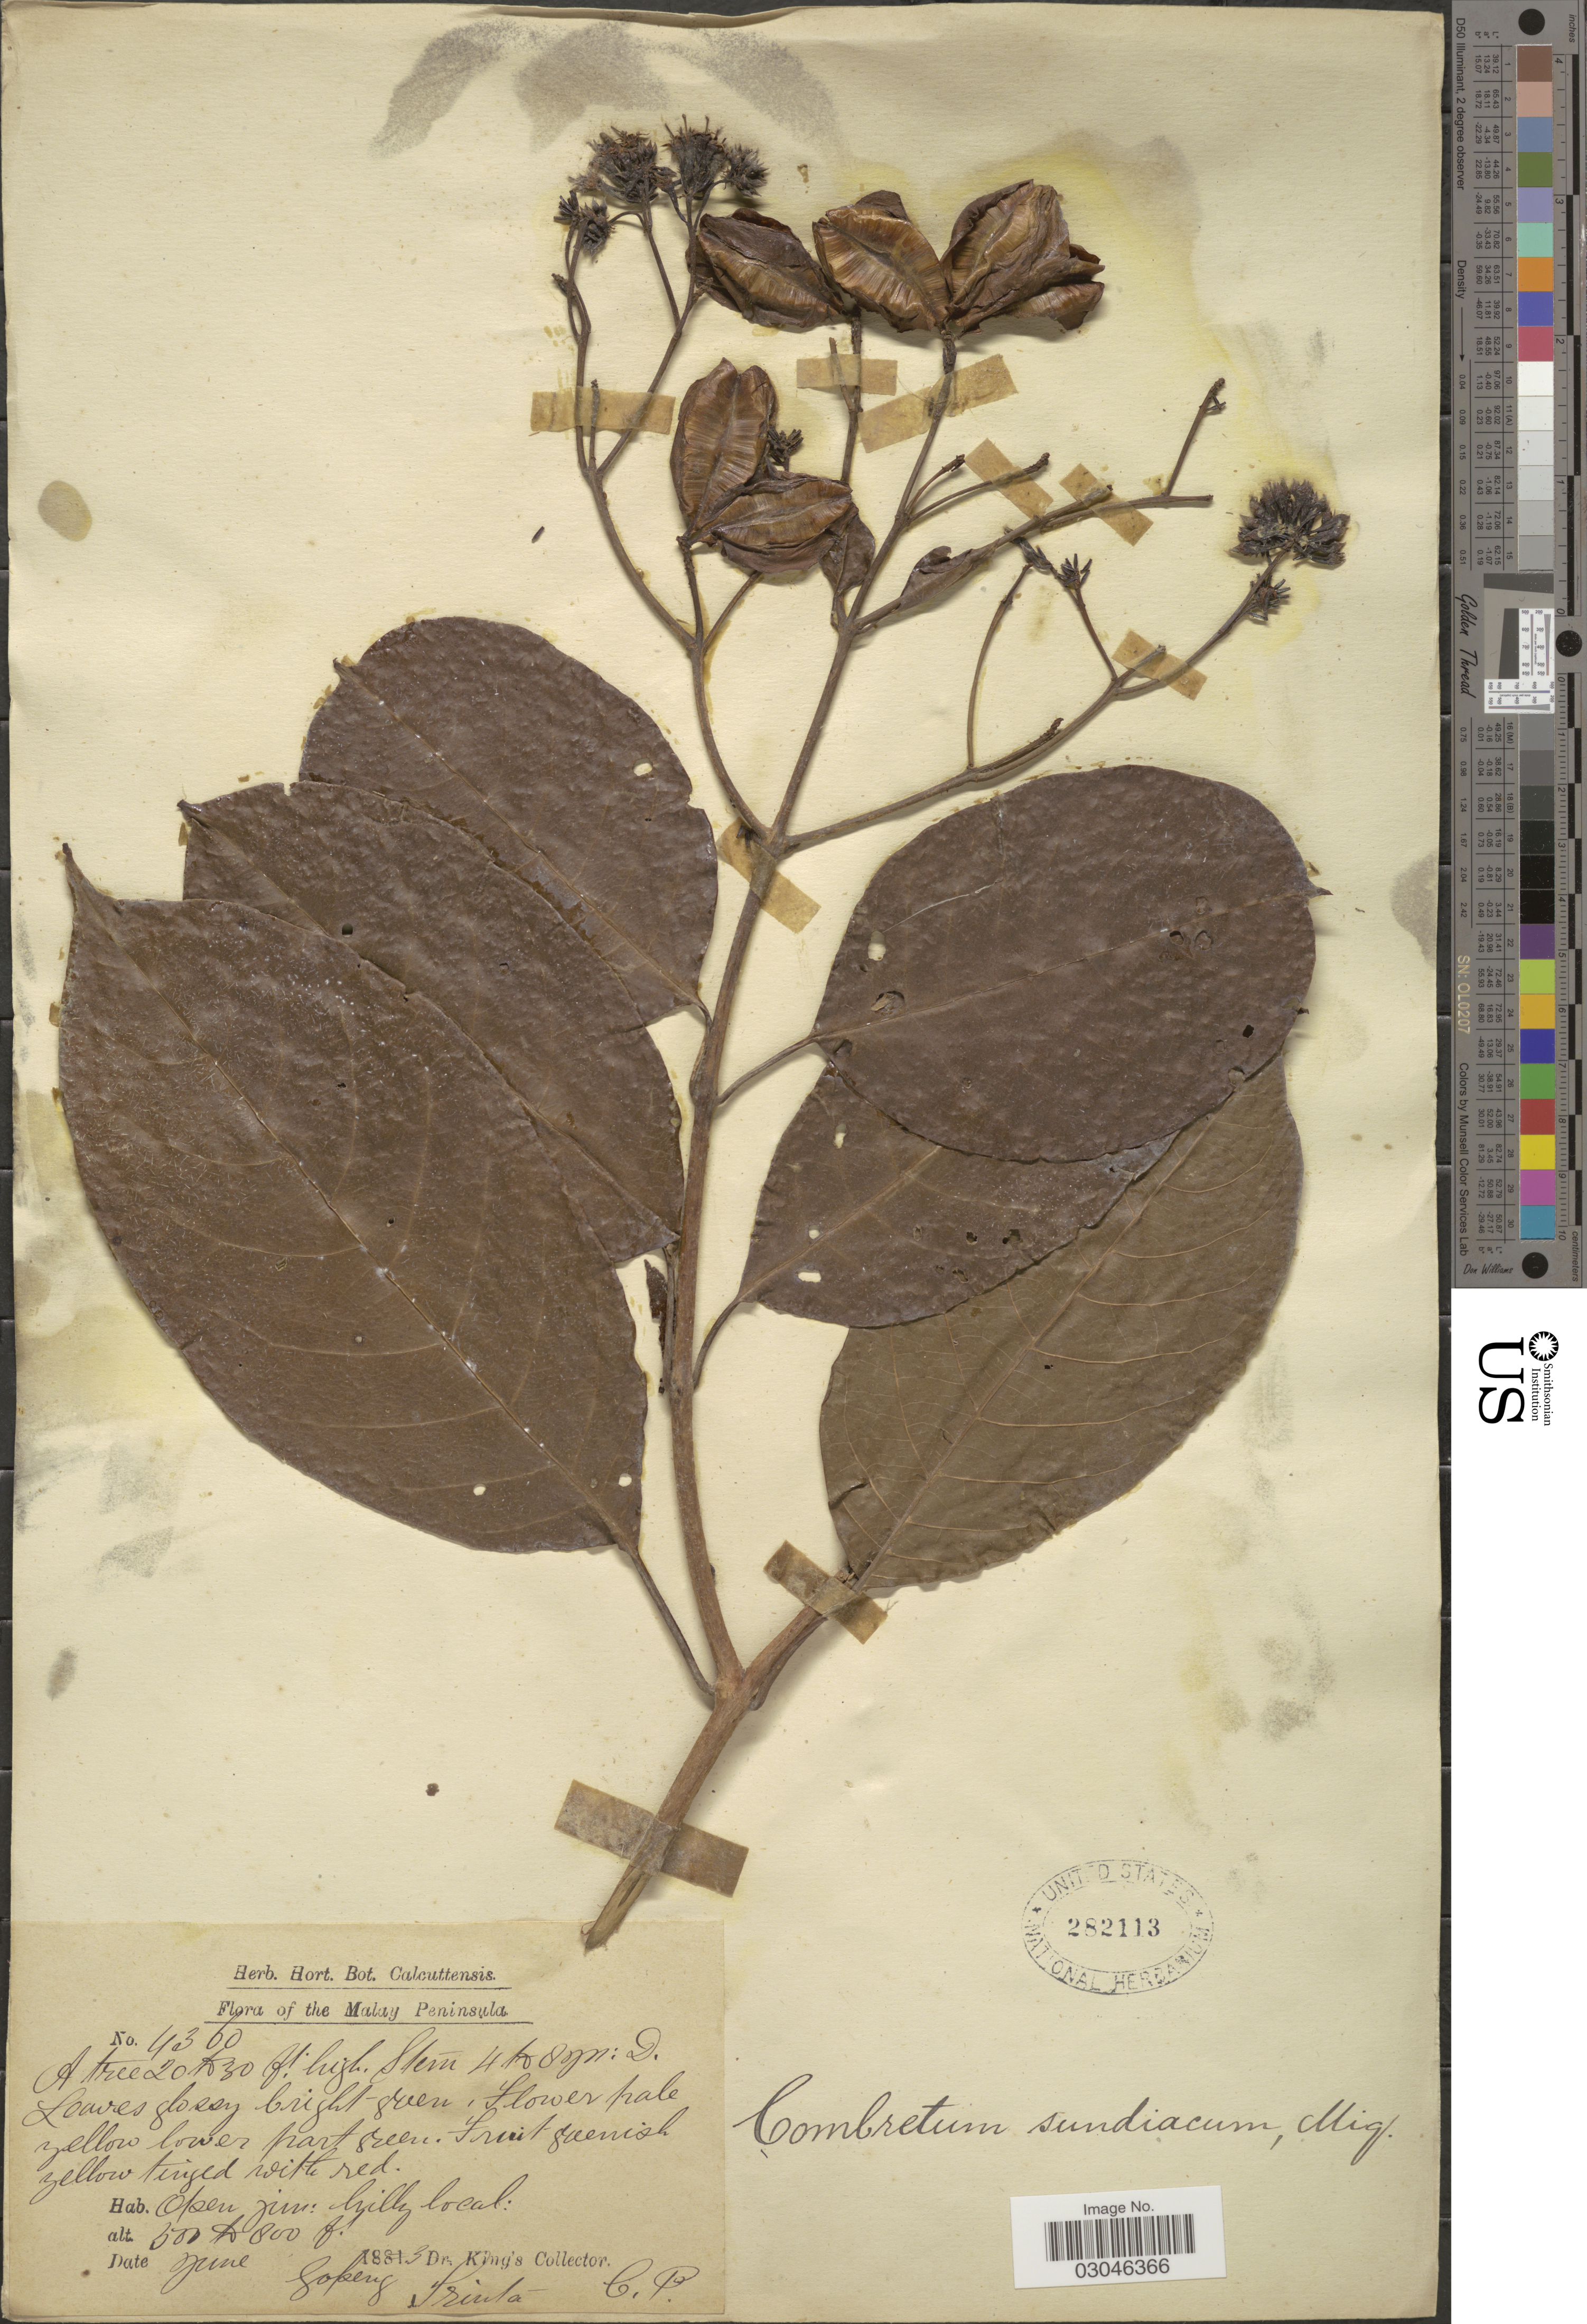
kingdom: Plantae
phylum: Tracheophyta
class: Magnoliopsida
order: Myrtales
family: Combretaceae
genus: Combretum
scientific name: Combretum sundaicum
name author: Miq.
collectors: Dr. King's collector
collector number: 4360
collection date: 1883-06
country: Malaysia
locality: Malay Peninsula. Gopeng.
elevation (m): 152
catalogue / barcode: US 282113